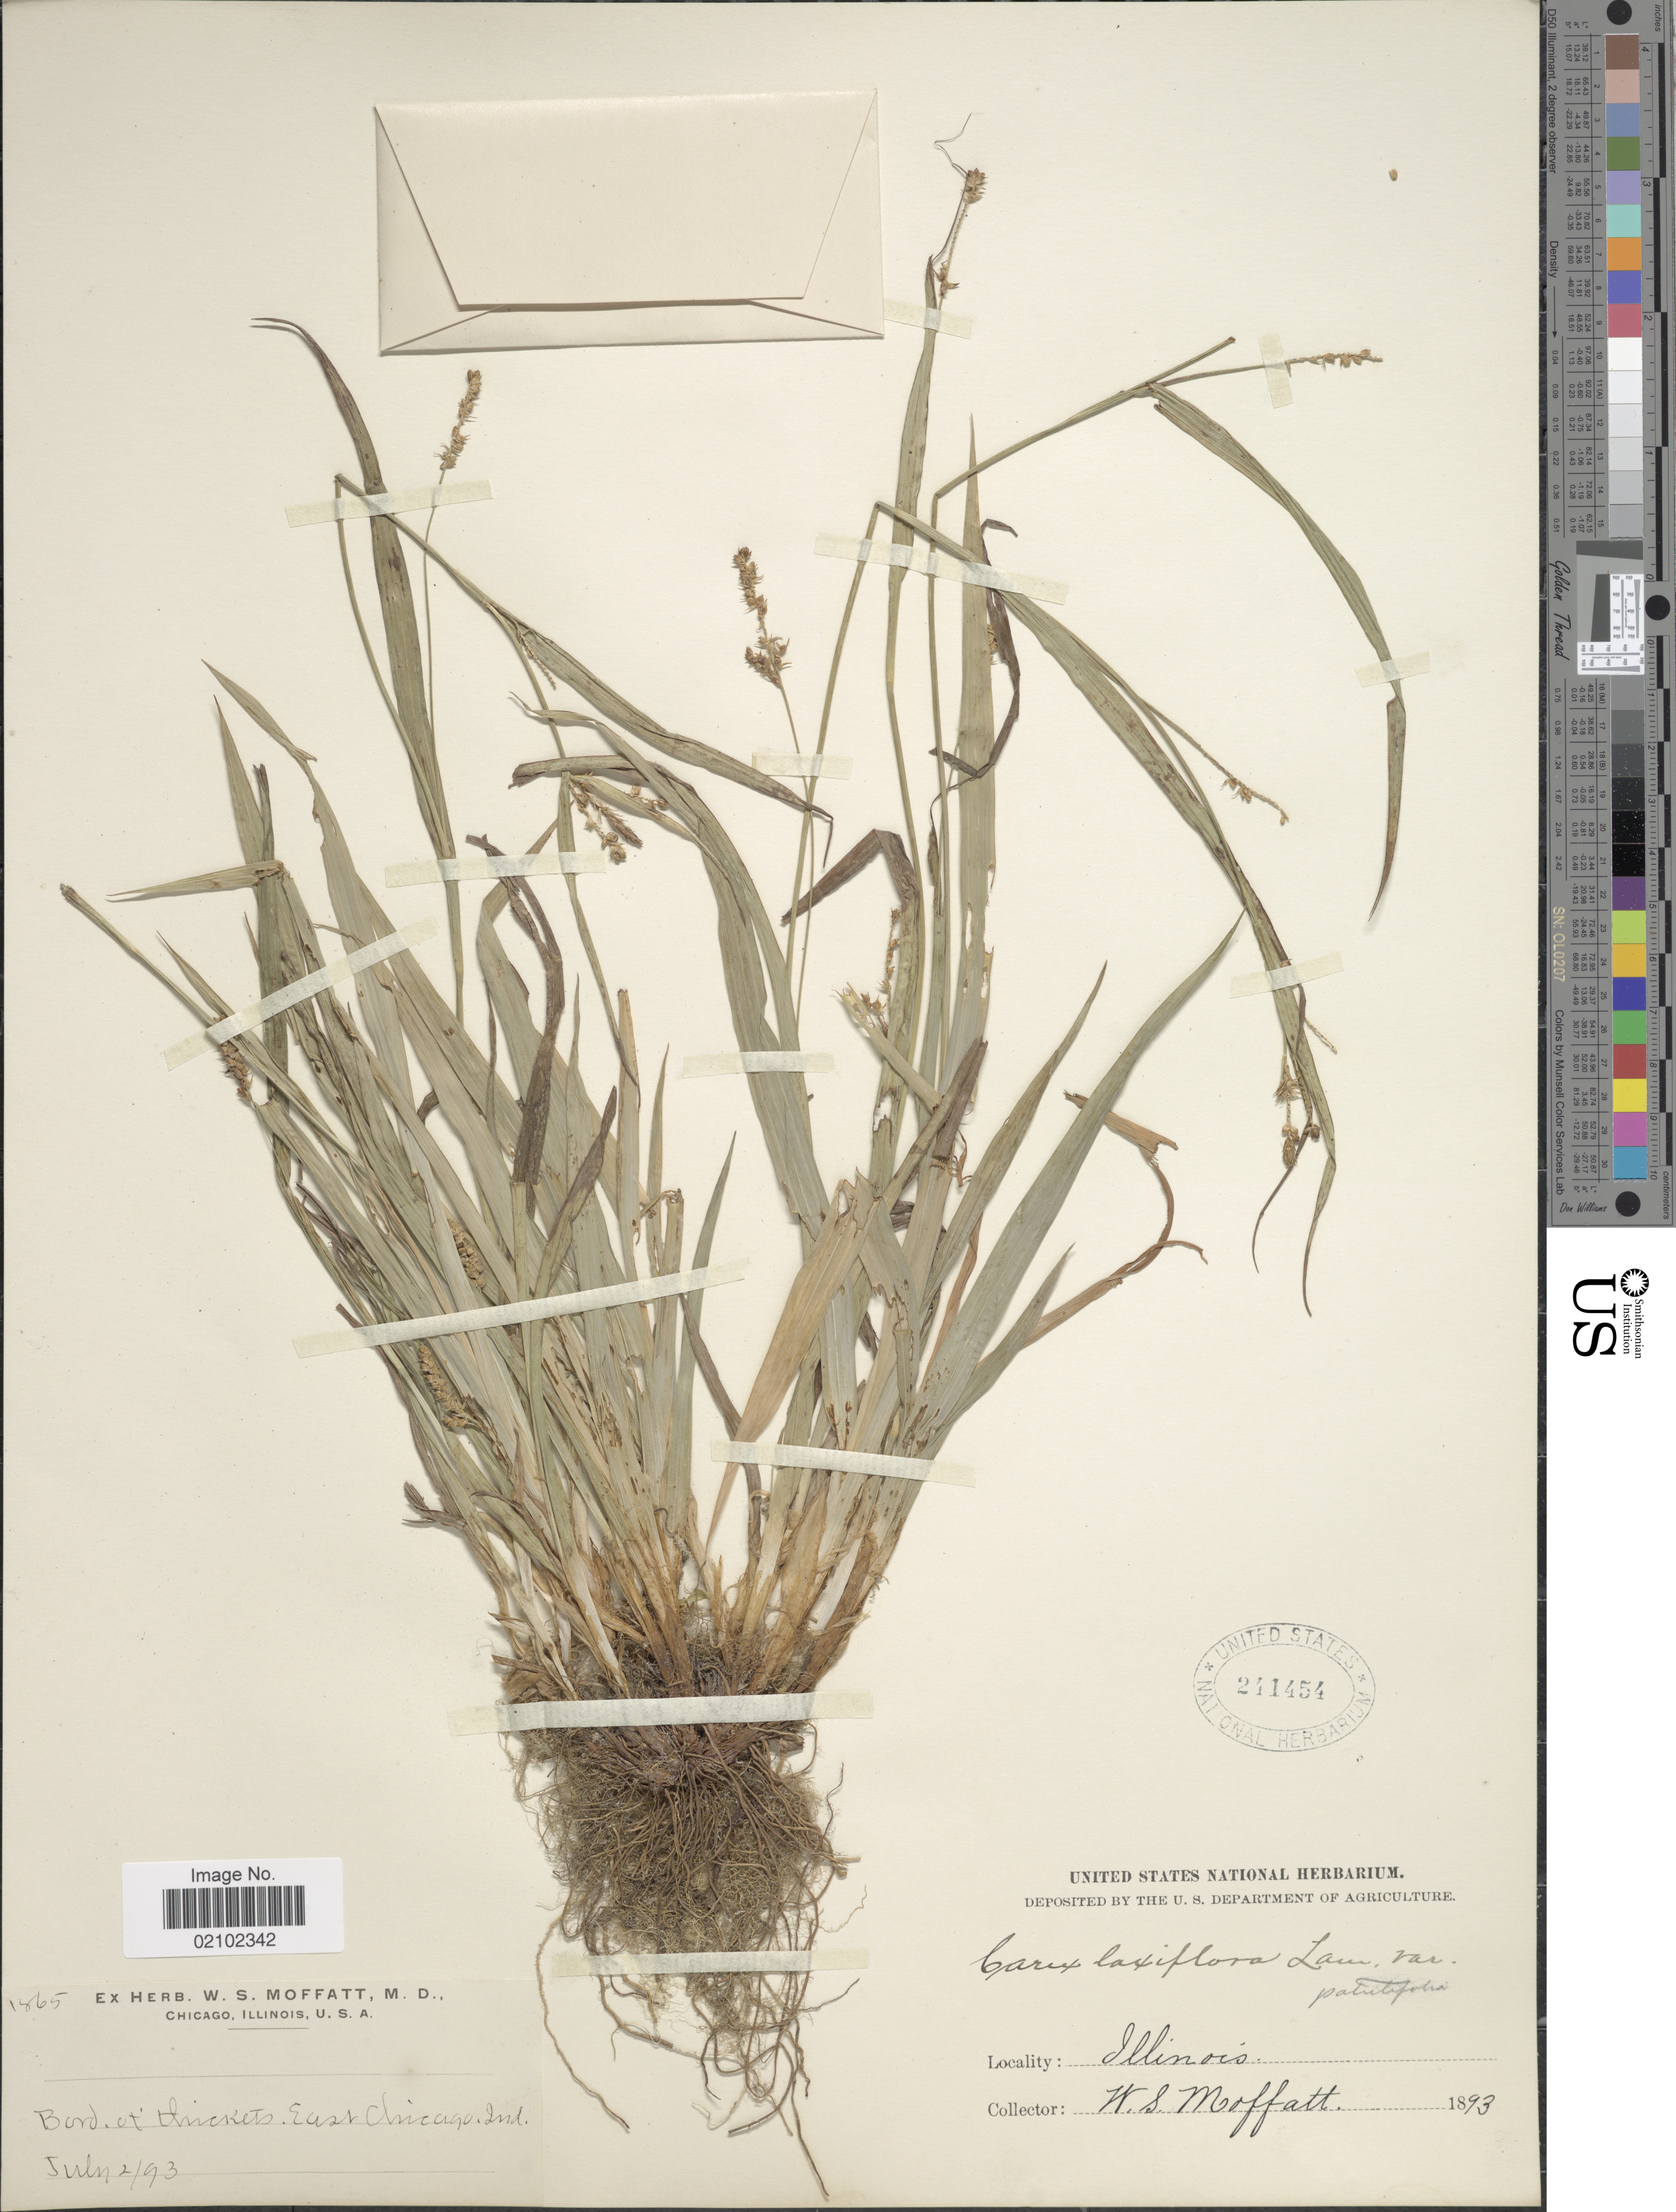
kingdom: Plantae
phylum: Tracheophyta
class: Liliopsida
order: Poales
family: Cyperaceae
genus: Carex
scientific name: Carex laxiflora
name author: Lam.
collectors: W. Moffatt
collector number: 1865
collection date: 1893-07-02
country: United States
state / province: Indiana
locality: Bord et thickets. East Chicago. Ind.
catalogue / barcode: US 241454